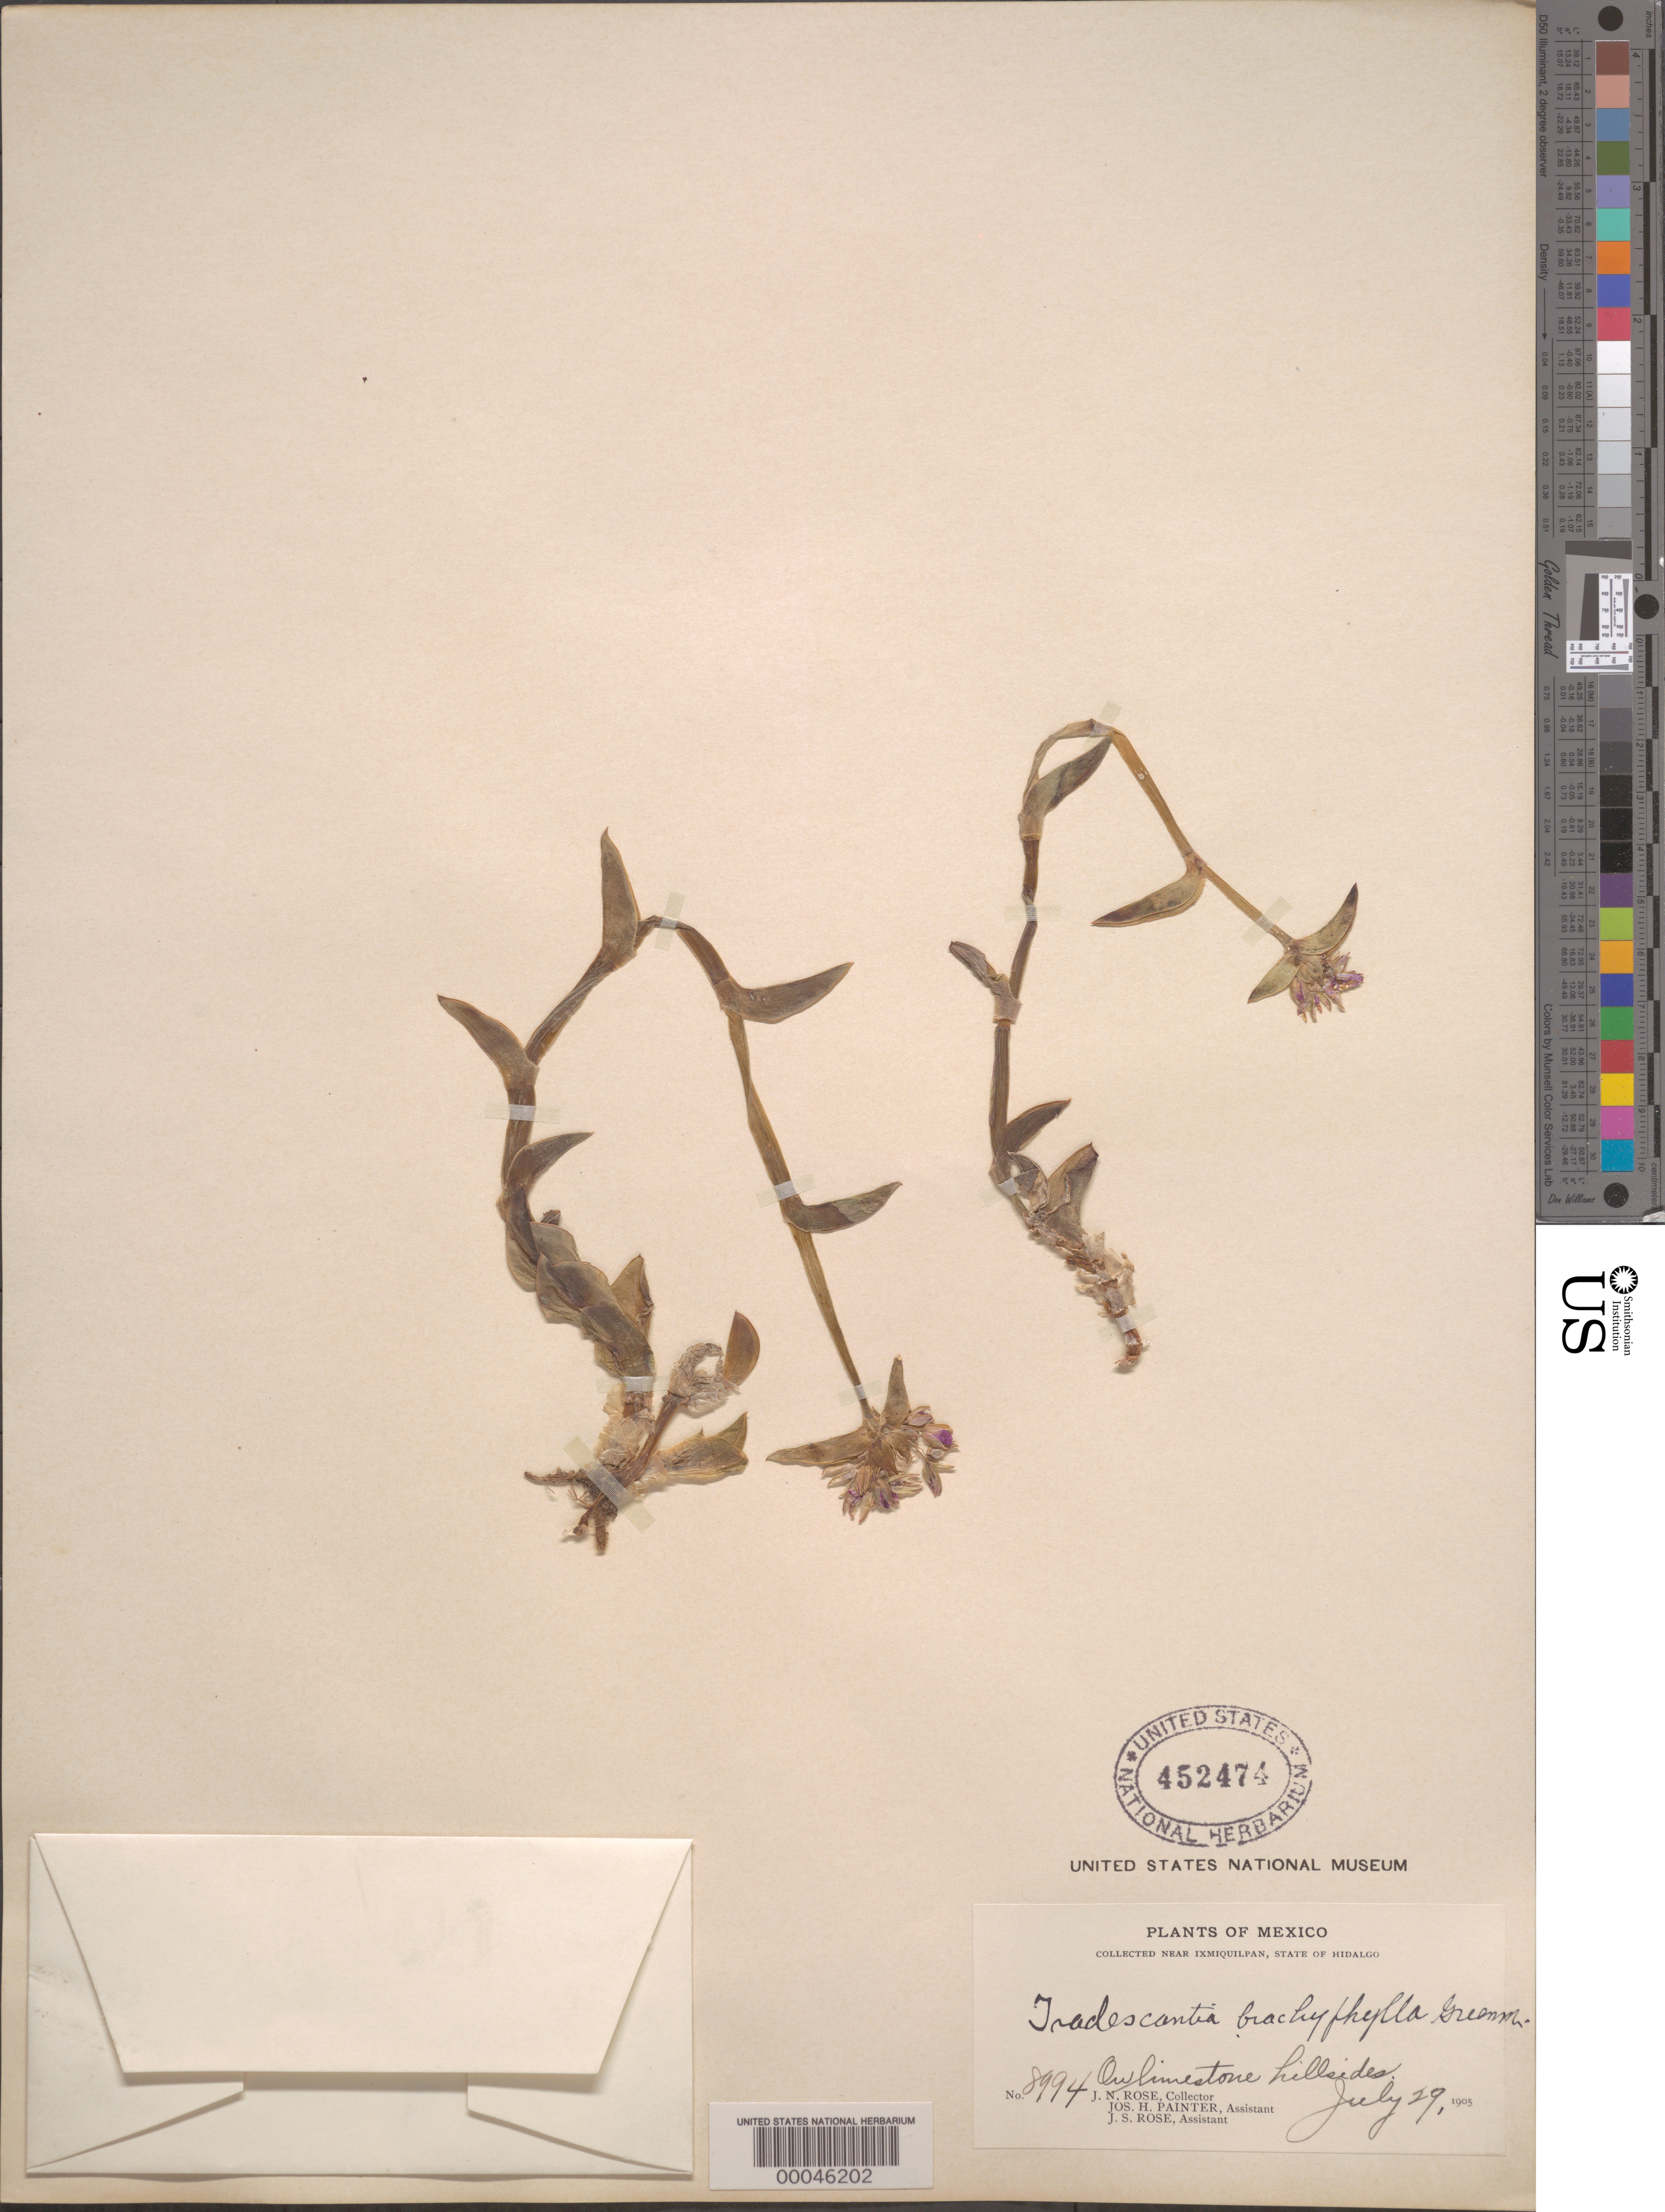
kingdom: Plantae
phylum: Tracheophyta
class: Liliopsida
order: Commelinales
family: Commelinaceae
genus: Callisia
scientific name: Callisia navicularis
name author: (Orteges) D.R. Hunt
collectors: J. N. Rose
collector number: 8994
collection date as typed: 29 Jul 1905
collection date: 1905-07-29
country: Mexico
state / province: Hidalgo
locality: Near Ixmiquilpan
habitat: Limestone hillside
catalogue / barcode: US 452474